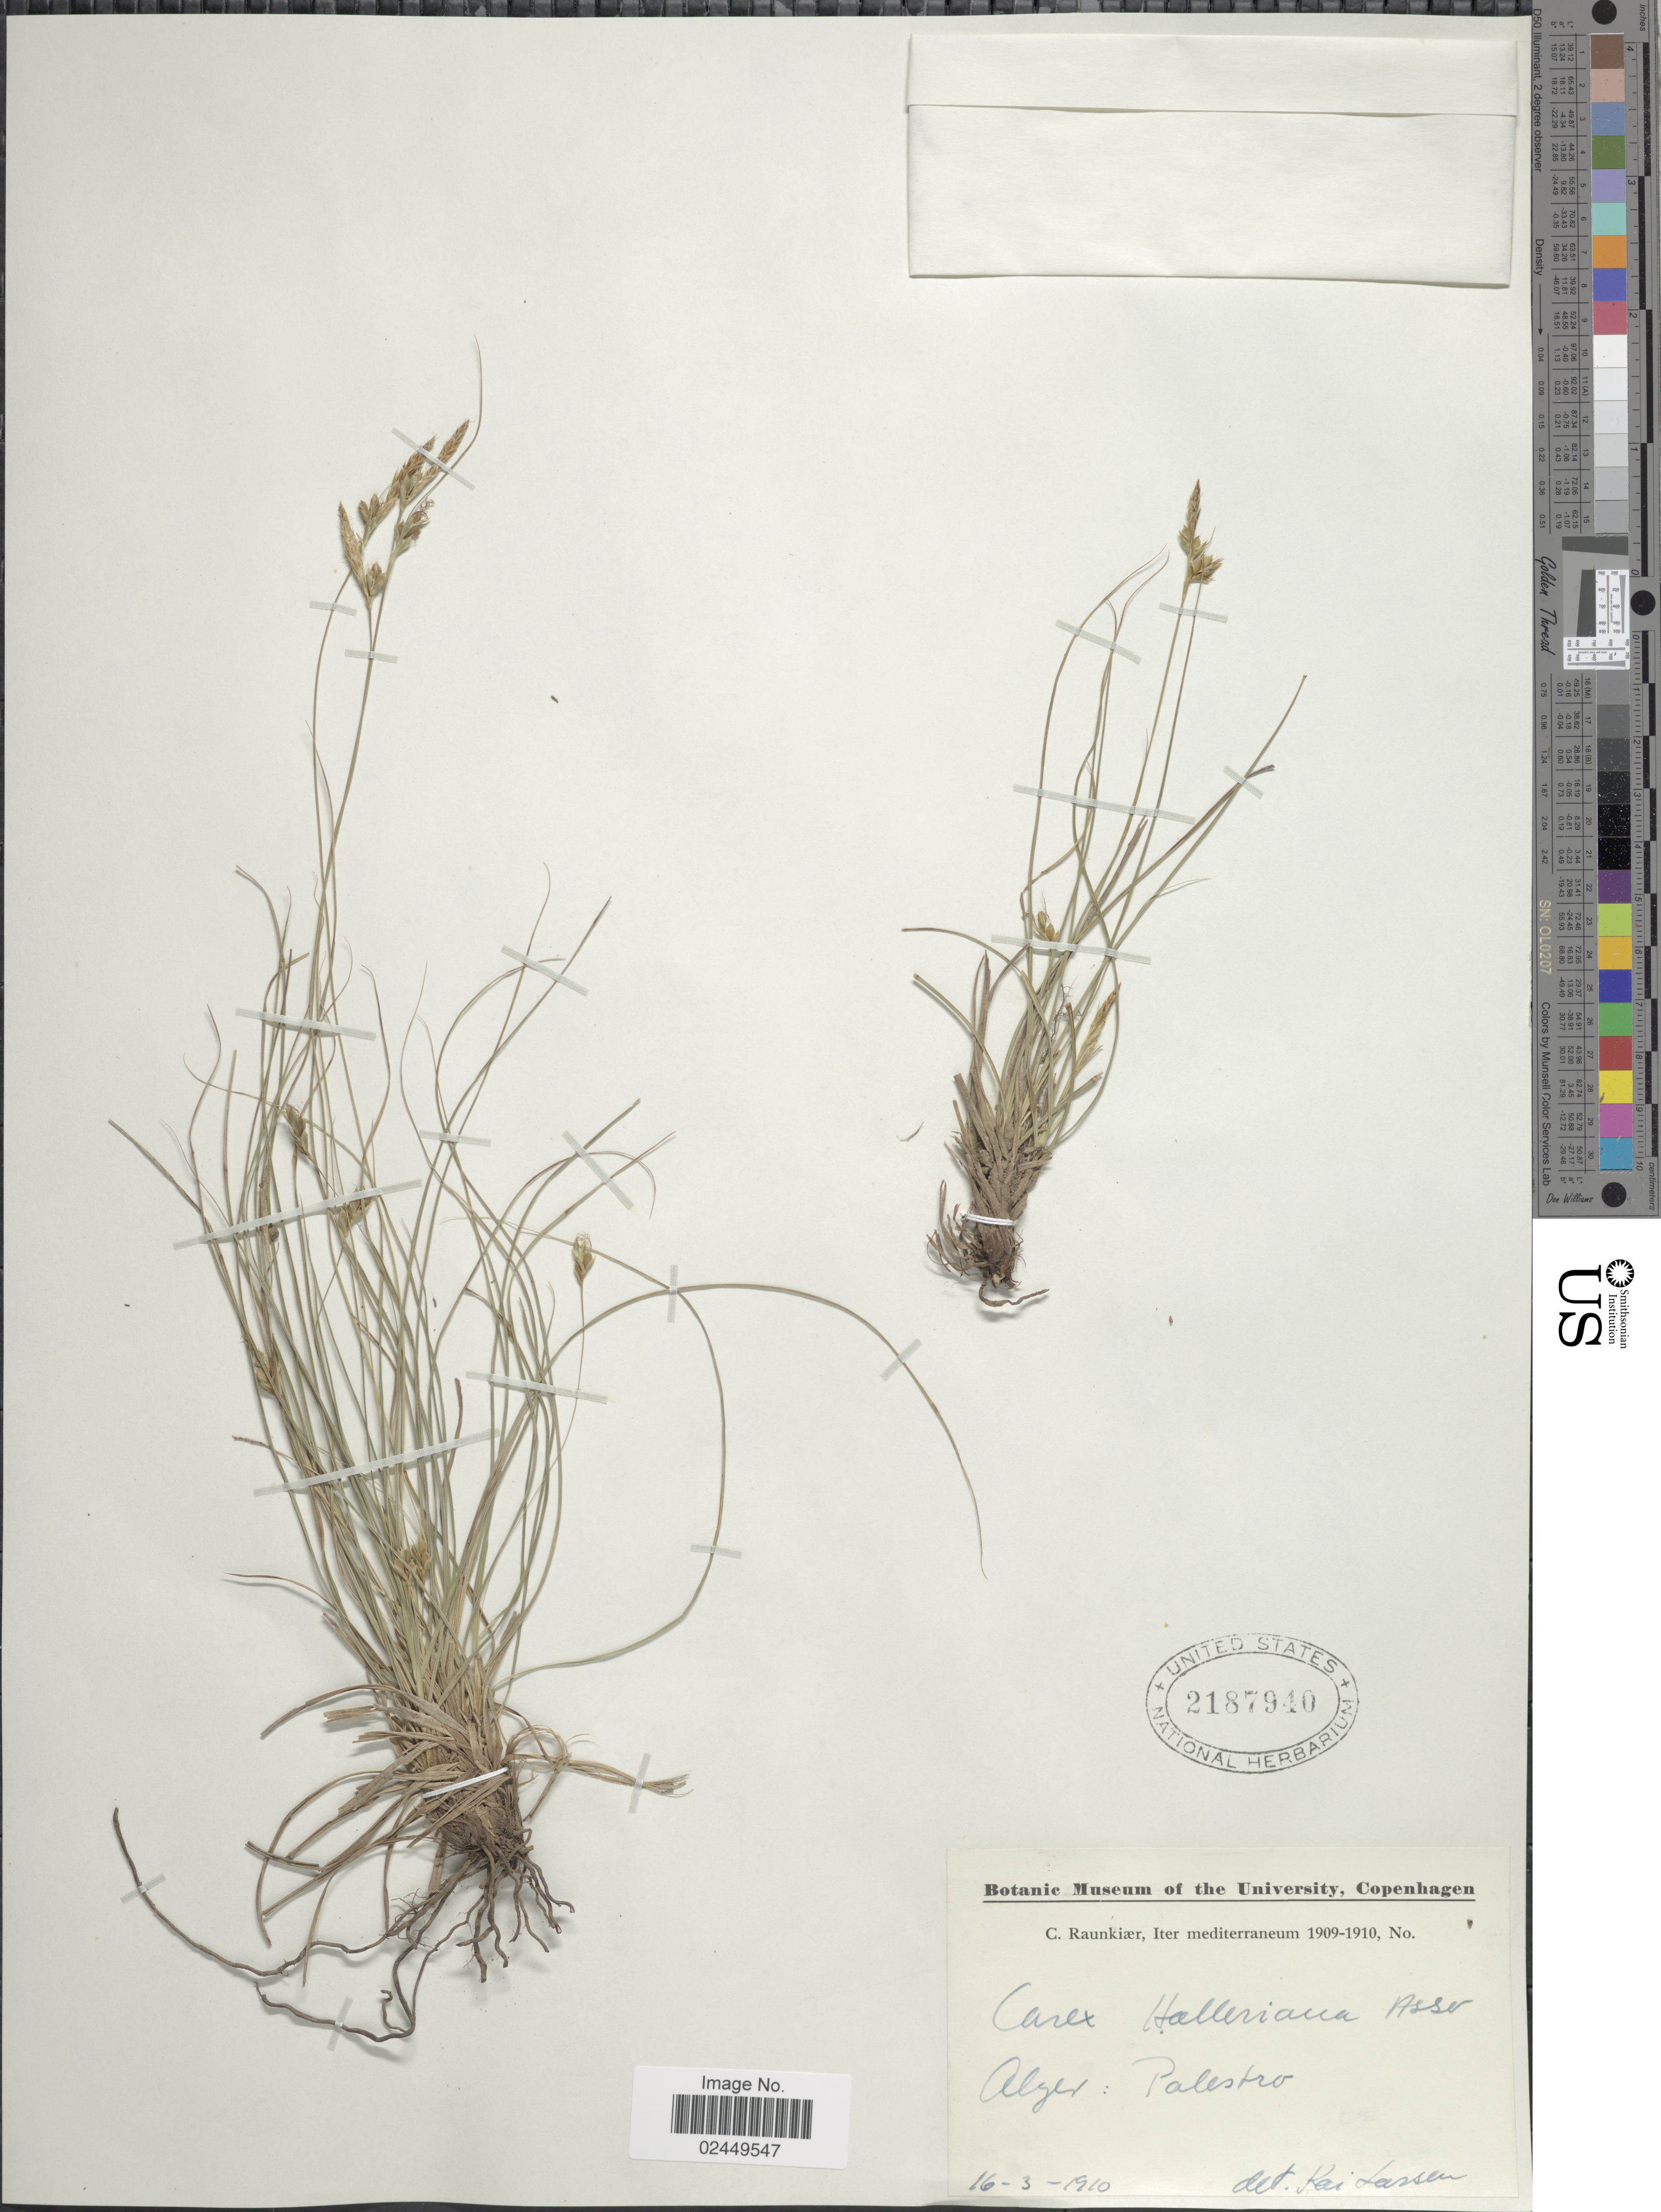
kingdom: Plantae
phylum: Tracheophyta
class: Liliopsida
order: Poales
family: Cyperaceae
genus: Carex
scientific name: Carex halleriana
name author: Asso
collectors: C. Raunkiær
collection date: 1910-03-16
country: Algeria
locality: Alger: Palestro.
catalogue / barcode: US 2187940